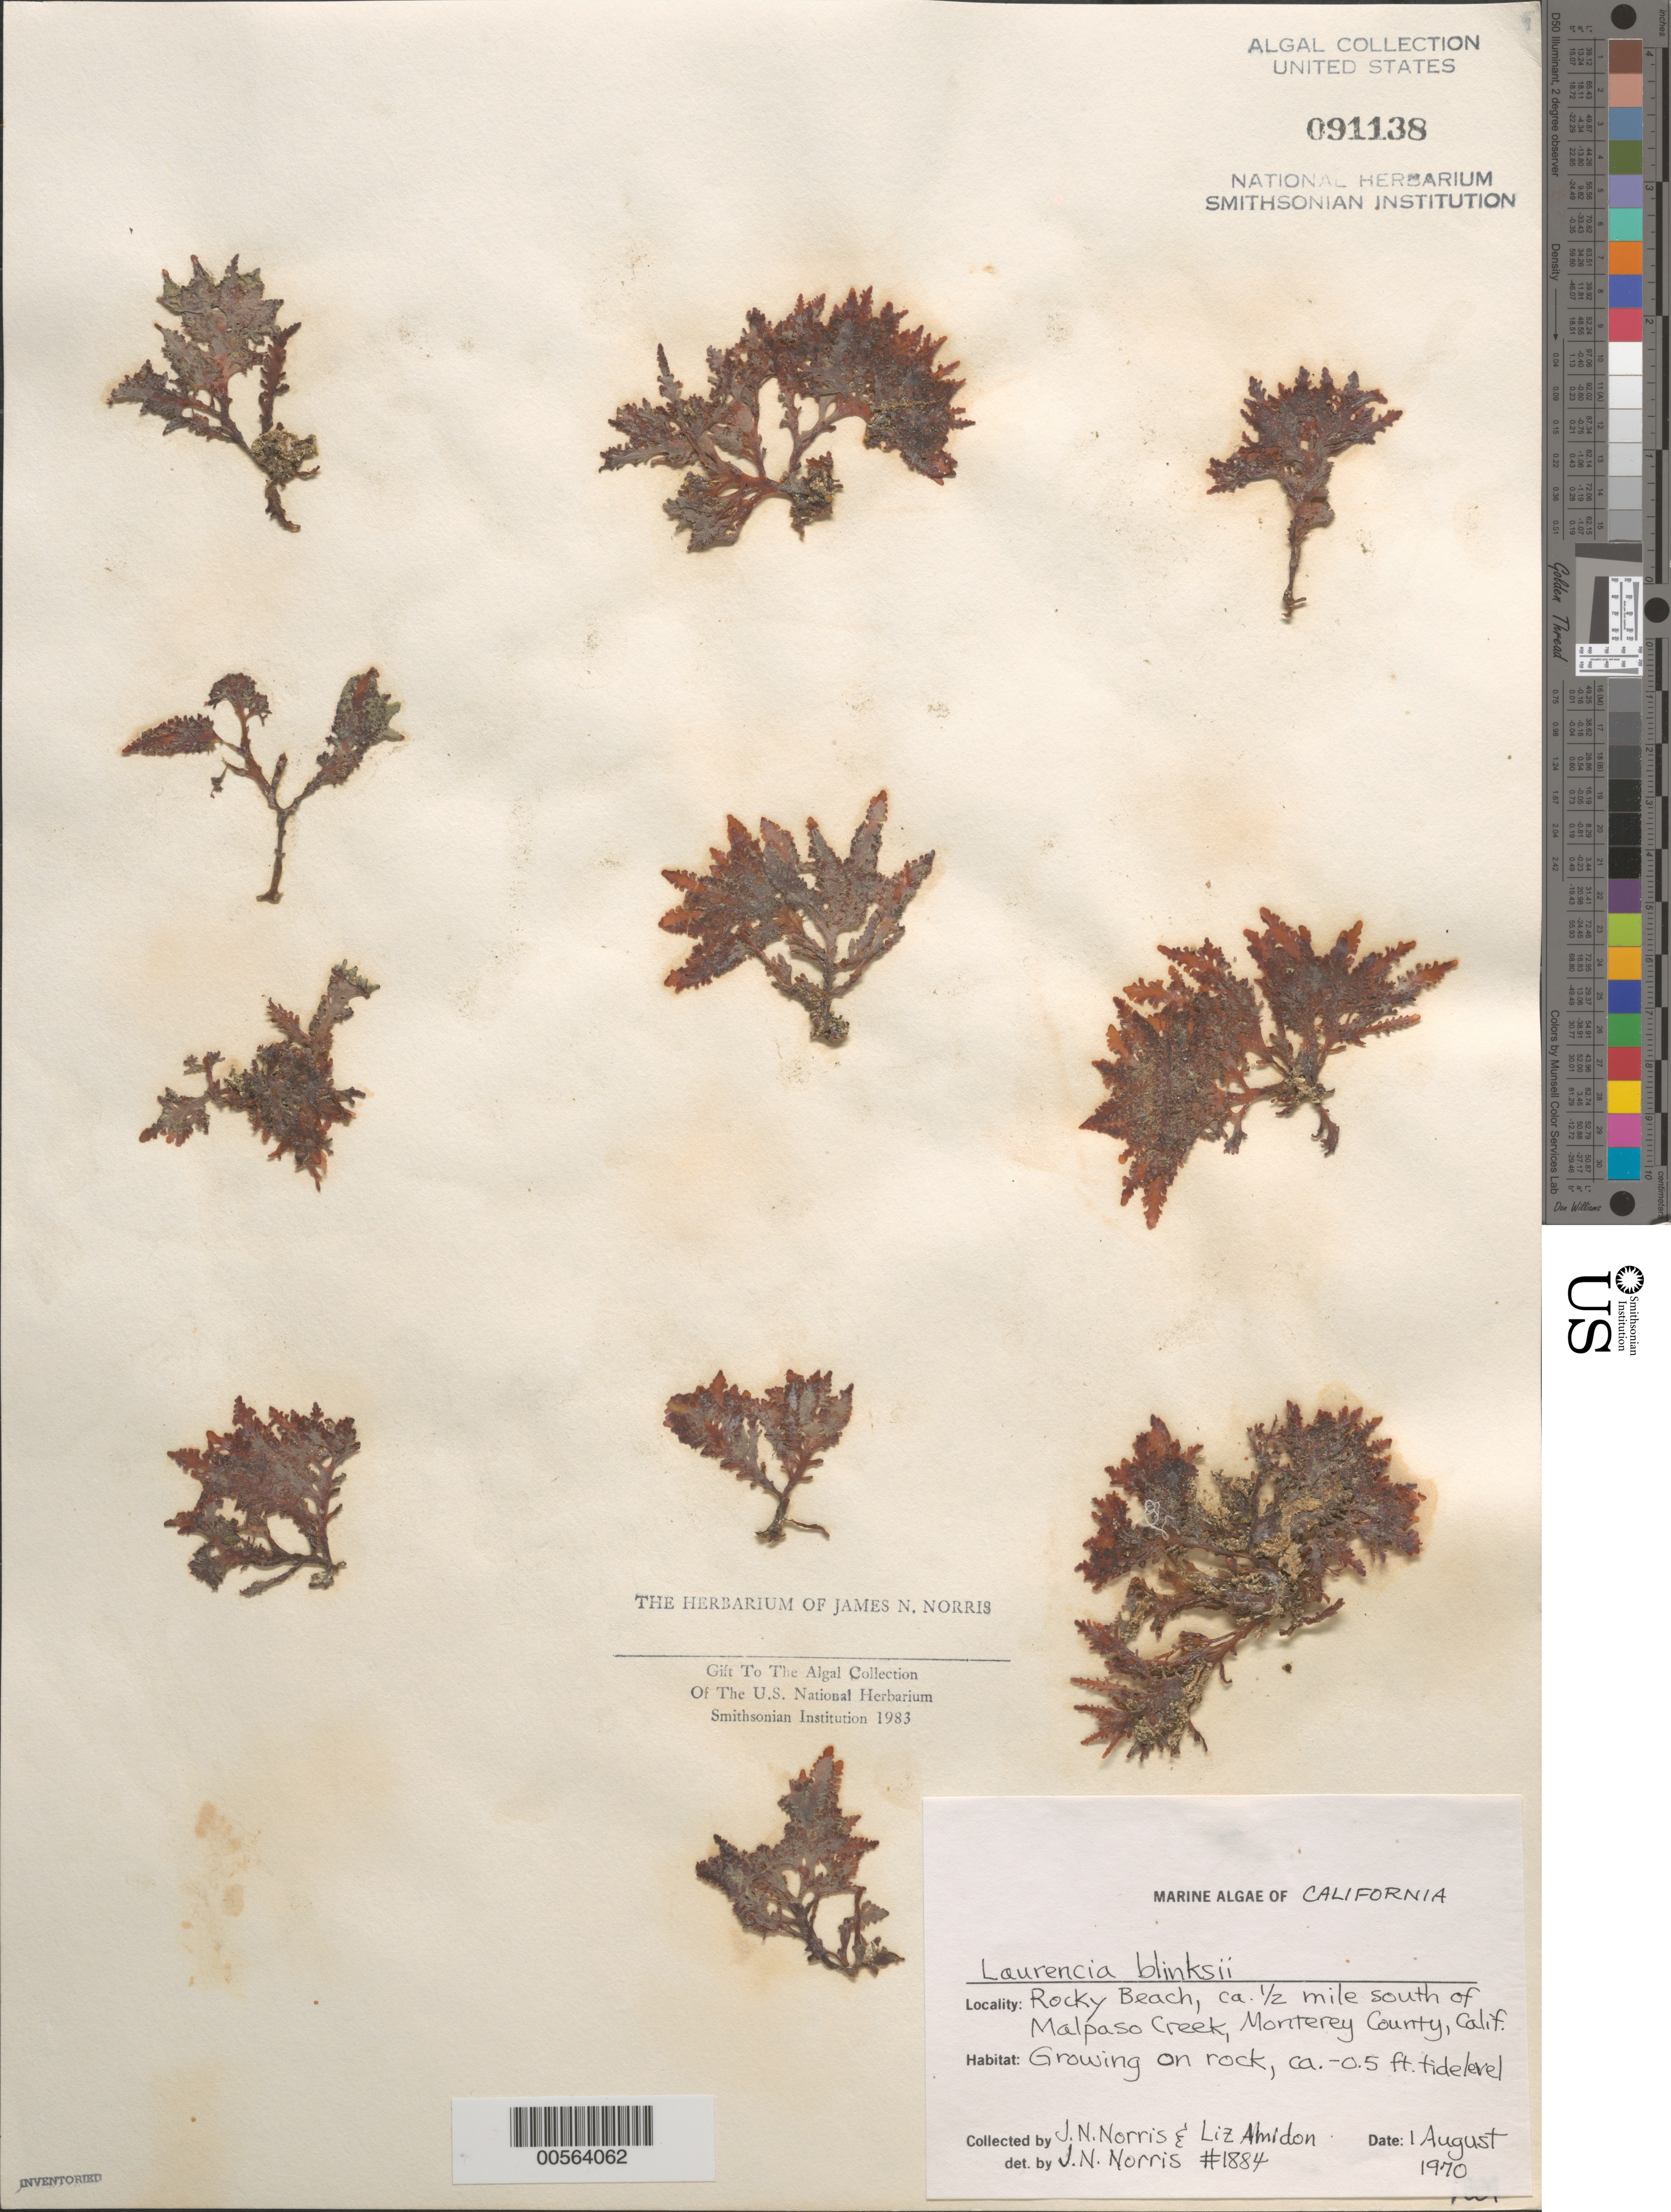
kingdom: Plantae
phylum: Rhodophyta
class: Florideophyceae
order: Ceramiales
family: Rhodomelaceae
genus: Osmundea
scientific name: Osmundea blinksii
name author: (Hollenb. & I.A. Abbott) K.W. Nam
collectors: J. N. Norris & E. Amidon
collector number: JN-1884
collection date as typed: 01 Aug 1970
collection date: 1970-08-01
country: United States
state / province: California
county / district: Monterey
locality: Rocky beach, ca. 0.5 mile south of Malpaso Creek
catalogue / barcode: US 91138